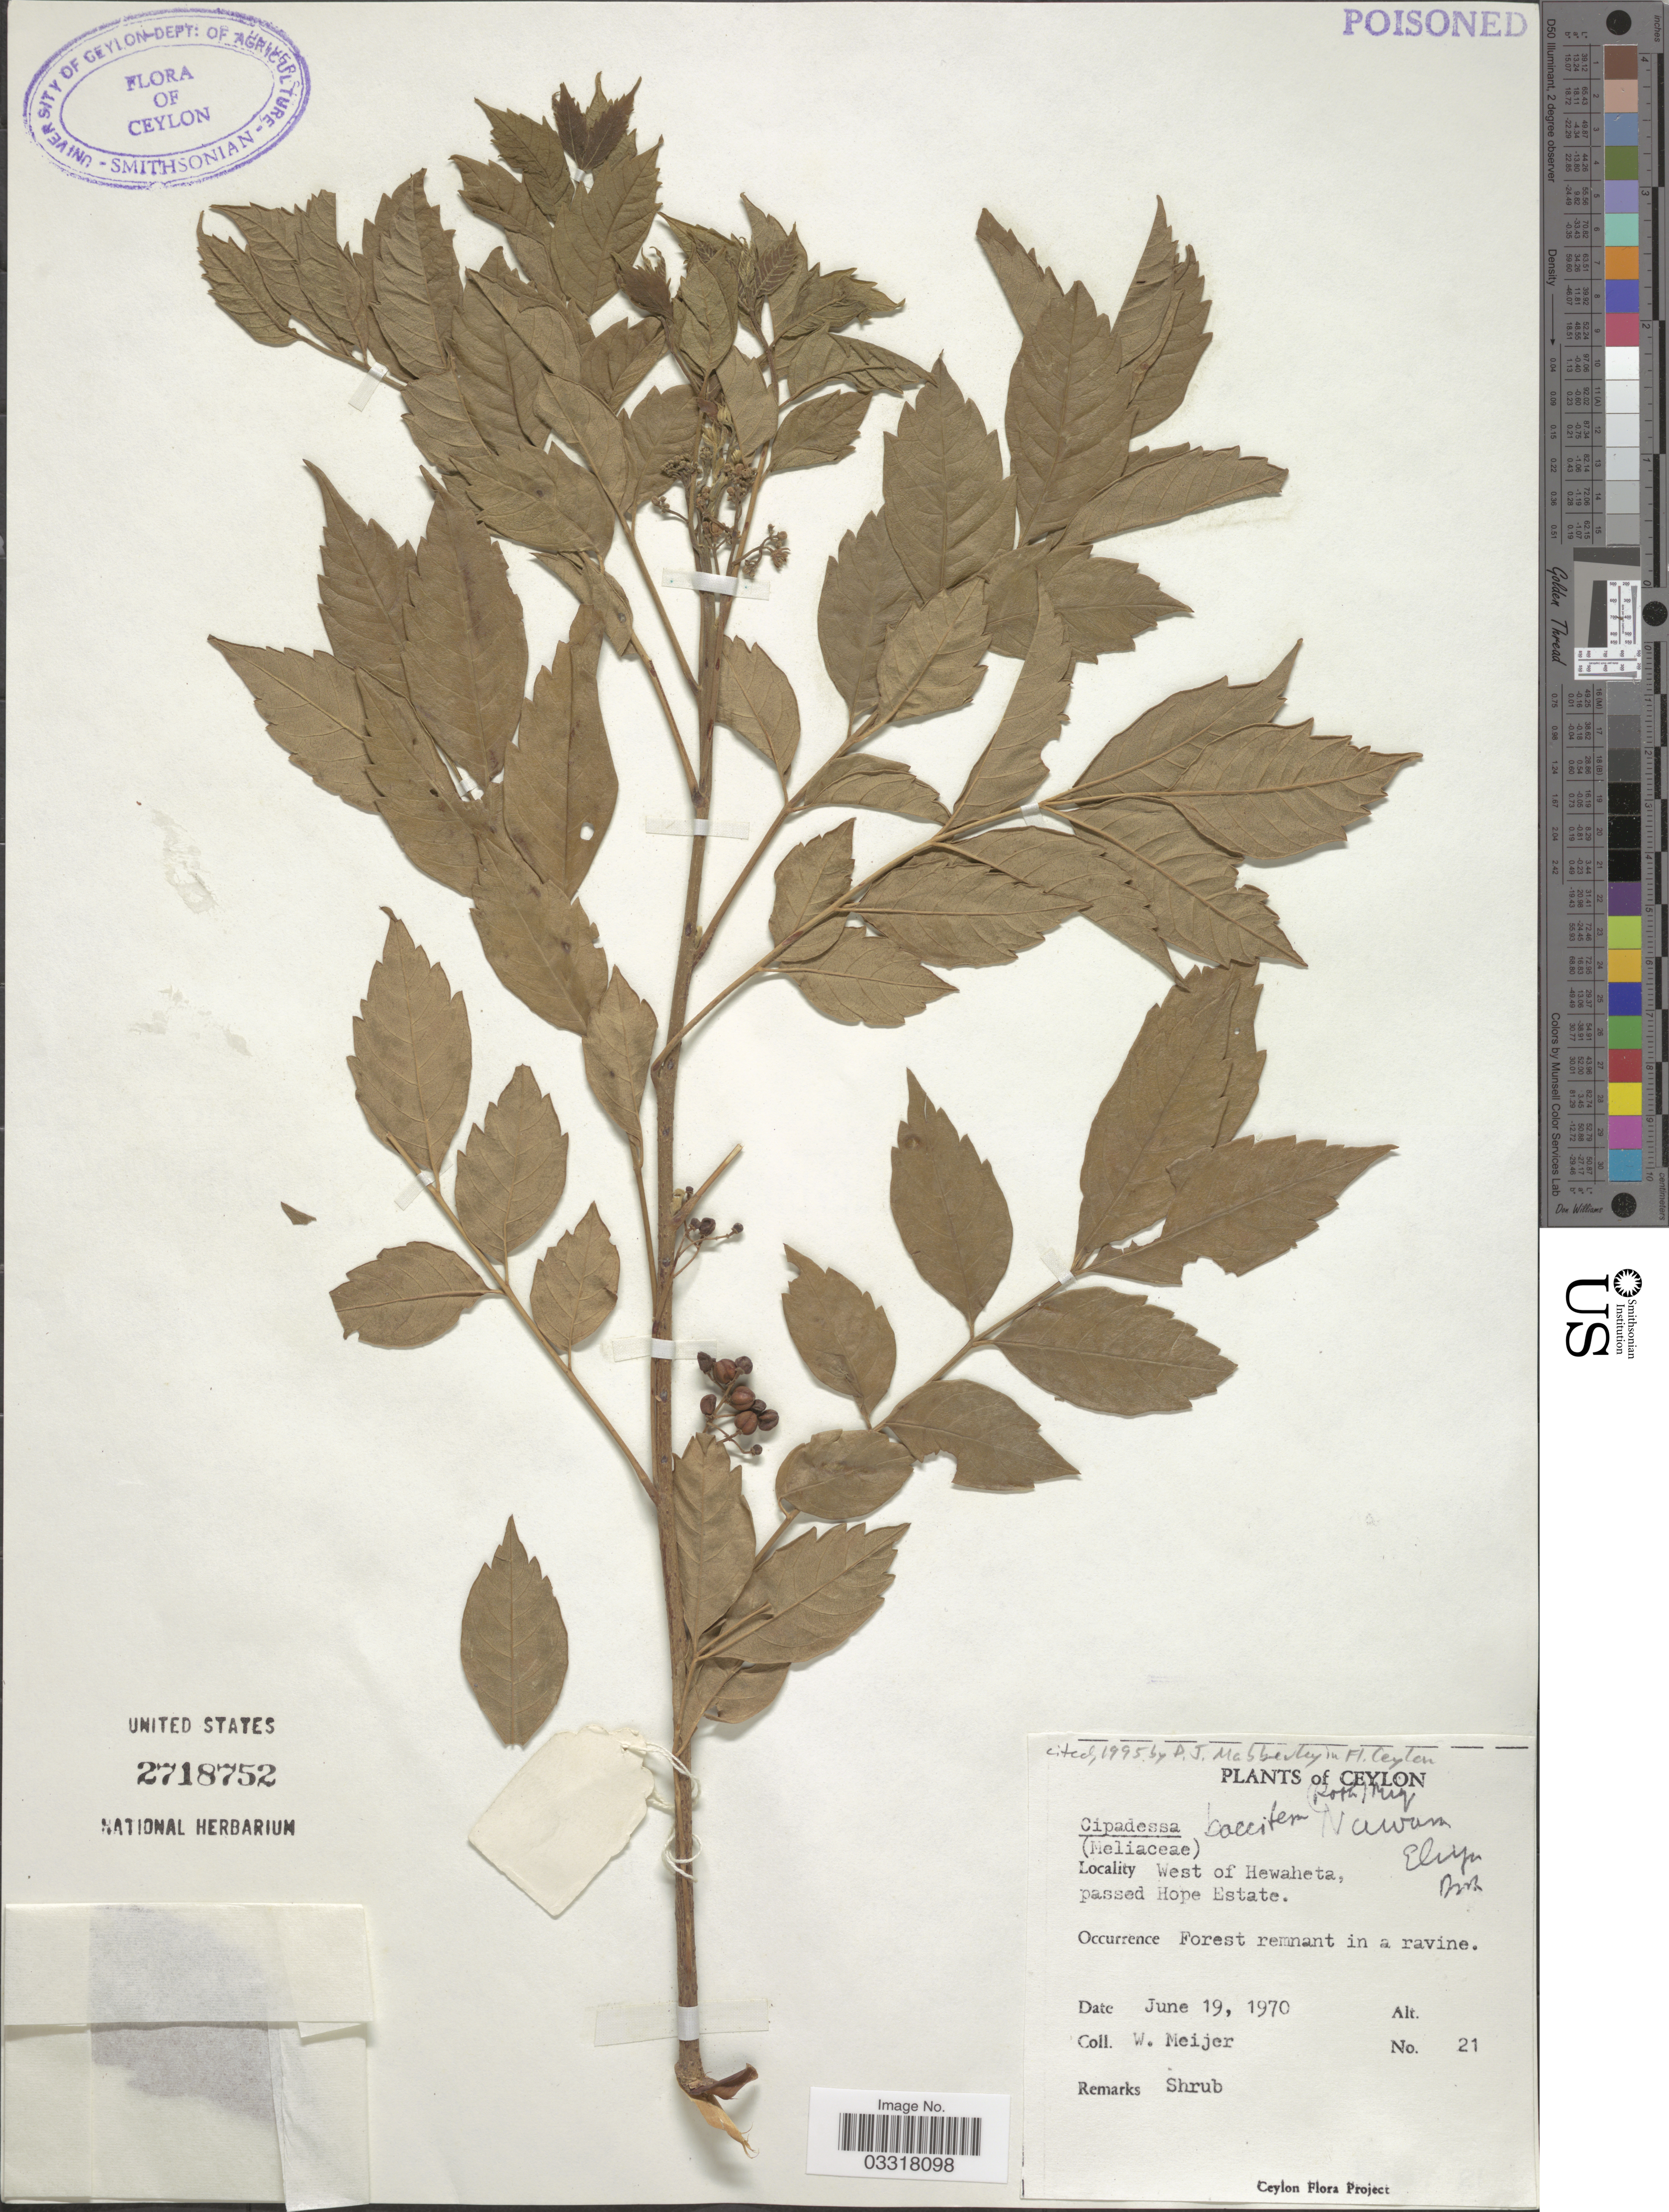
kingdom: Plantae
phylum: Tracheophyta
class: Magnoliopsida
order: Sapindales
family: Meliaceae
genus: Cipadessa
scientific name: Cipadessa baccifera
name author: Miq.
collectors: W. Meijer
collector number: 21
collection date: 1970-06-19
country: Sri Lanka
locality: Ceylon. West of Hewaheta, passed Hope Estate.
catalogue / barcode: US 2718752